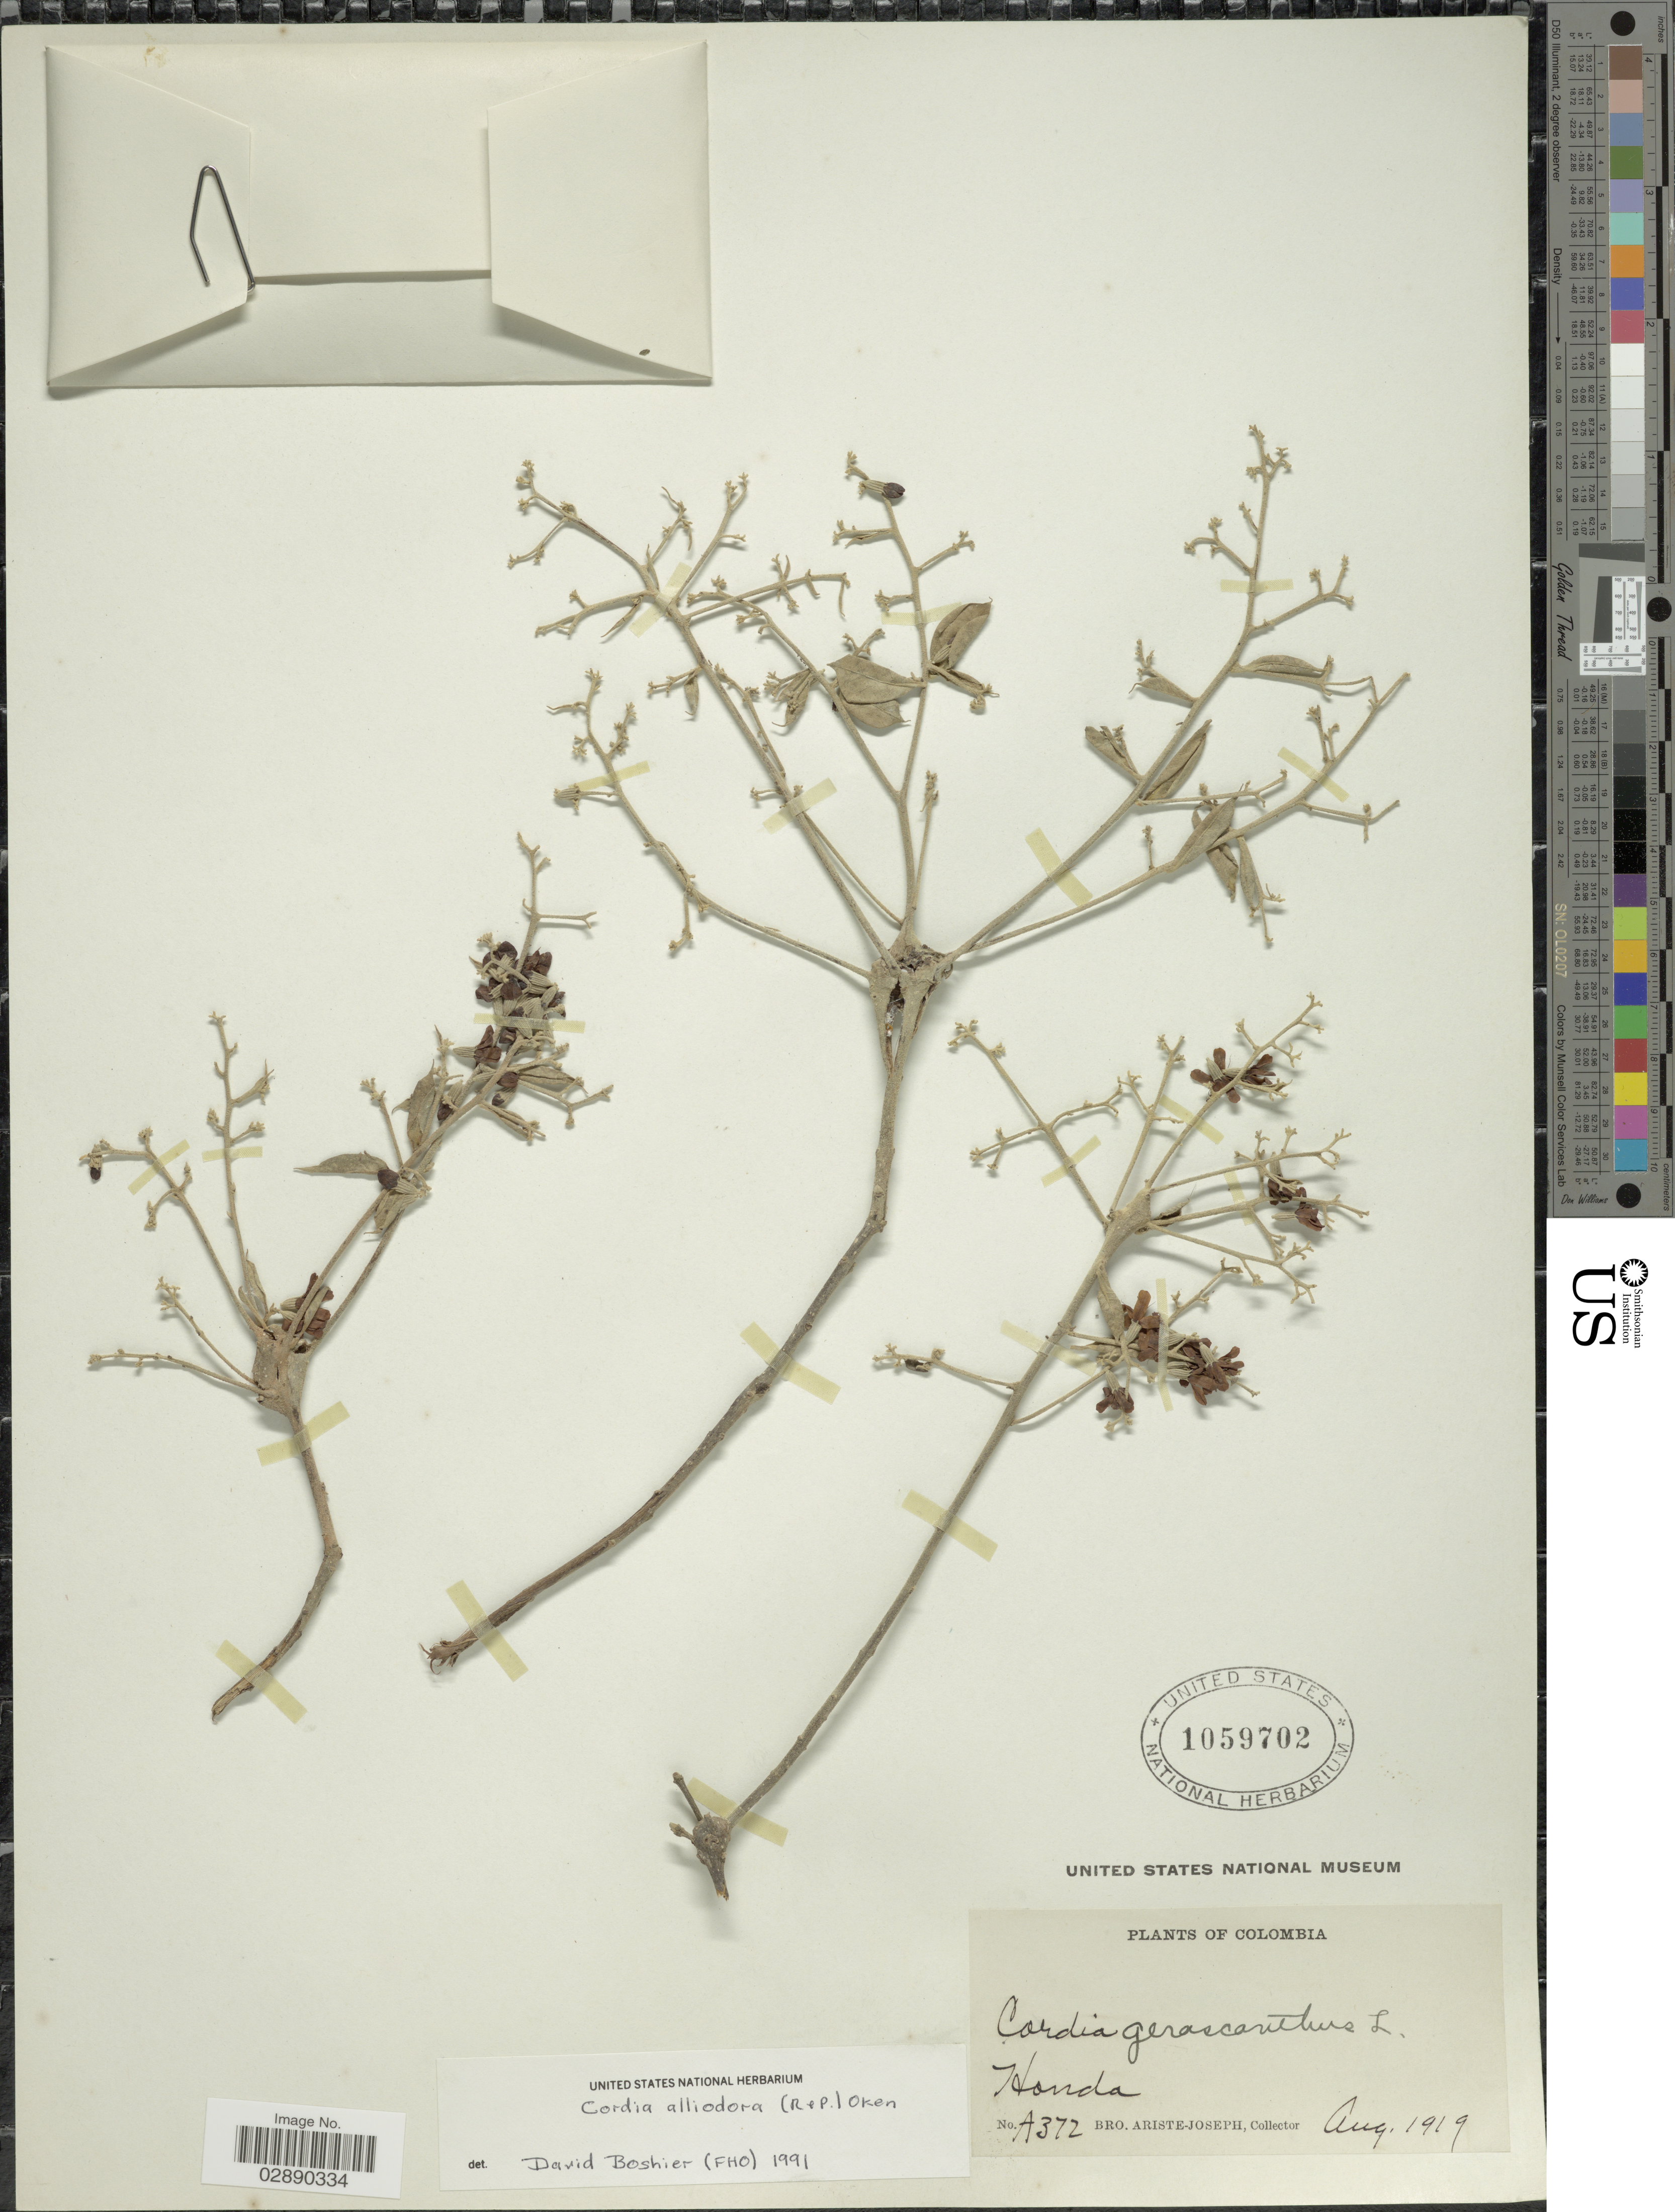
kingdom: Plantae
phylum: Tracheophyta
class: Magnoliopsida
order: Boraginales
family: Cordiaceae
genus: Cordia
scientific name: Cordia alliodora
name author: (Ruiz & Pav.) Oken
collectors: Bro. Ariste-Joseph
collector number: A372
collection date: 1919-08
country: Colombia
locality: Honda.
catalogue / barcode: US 1059702